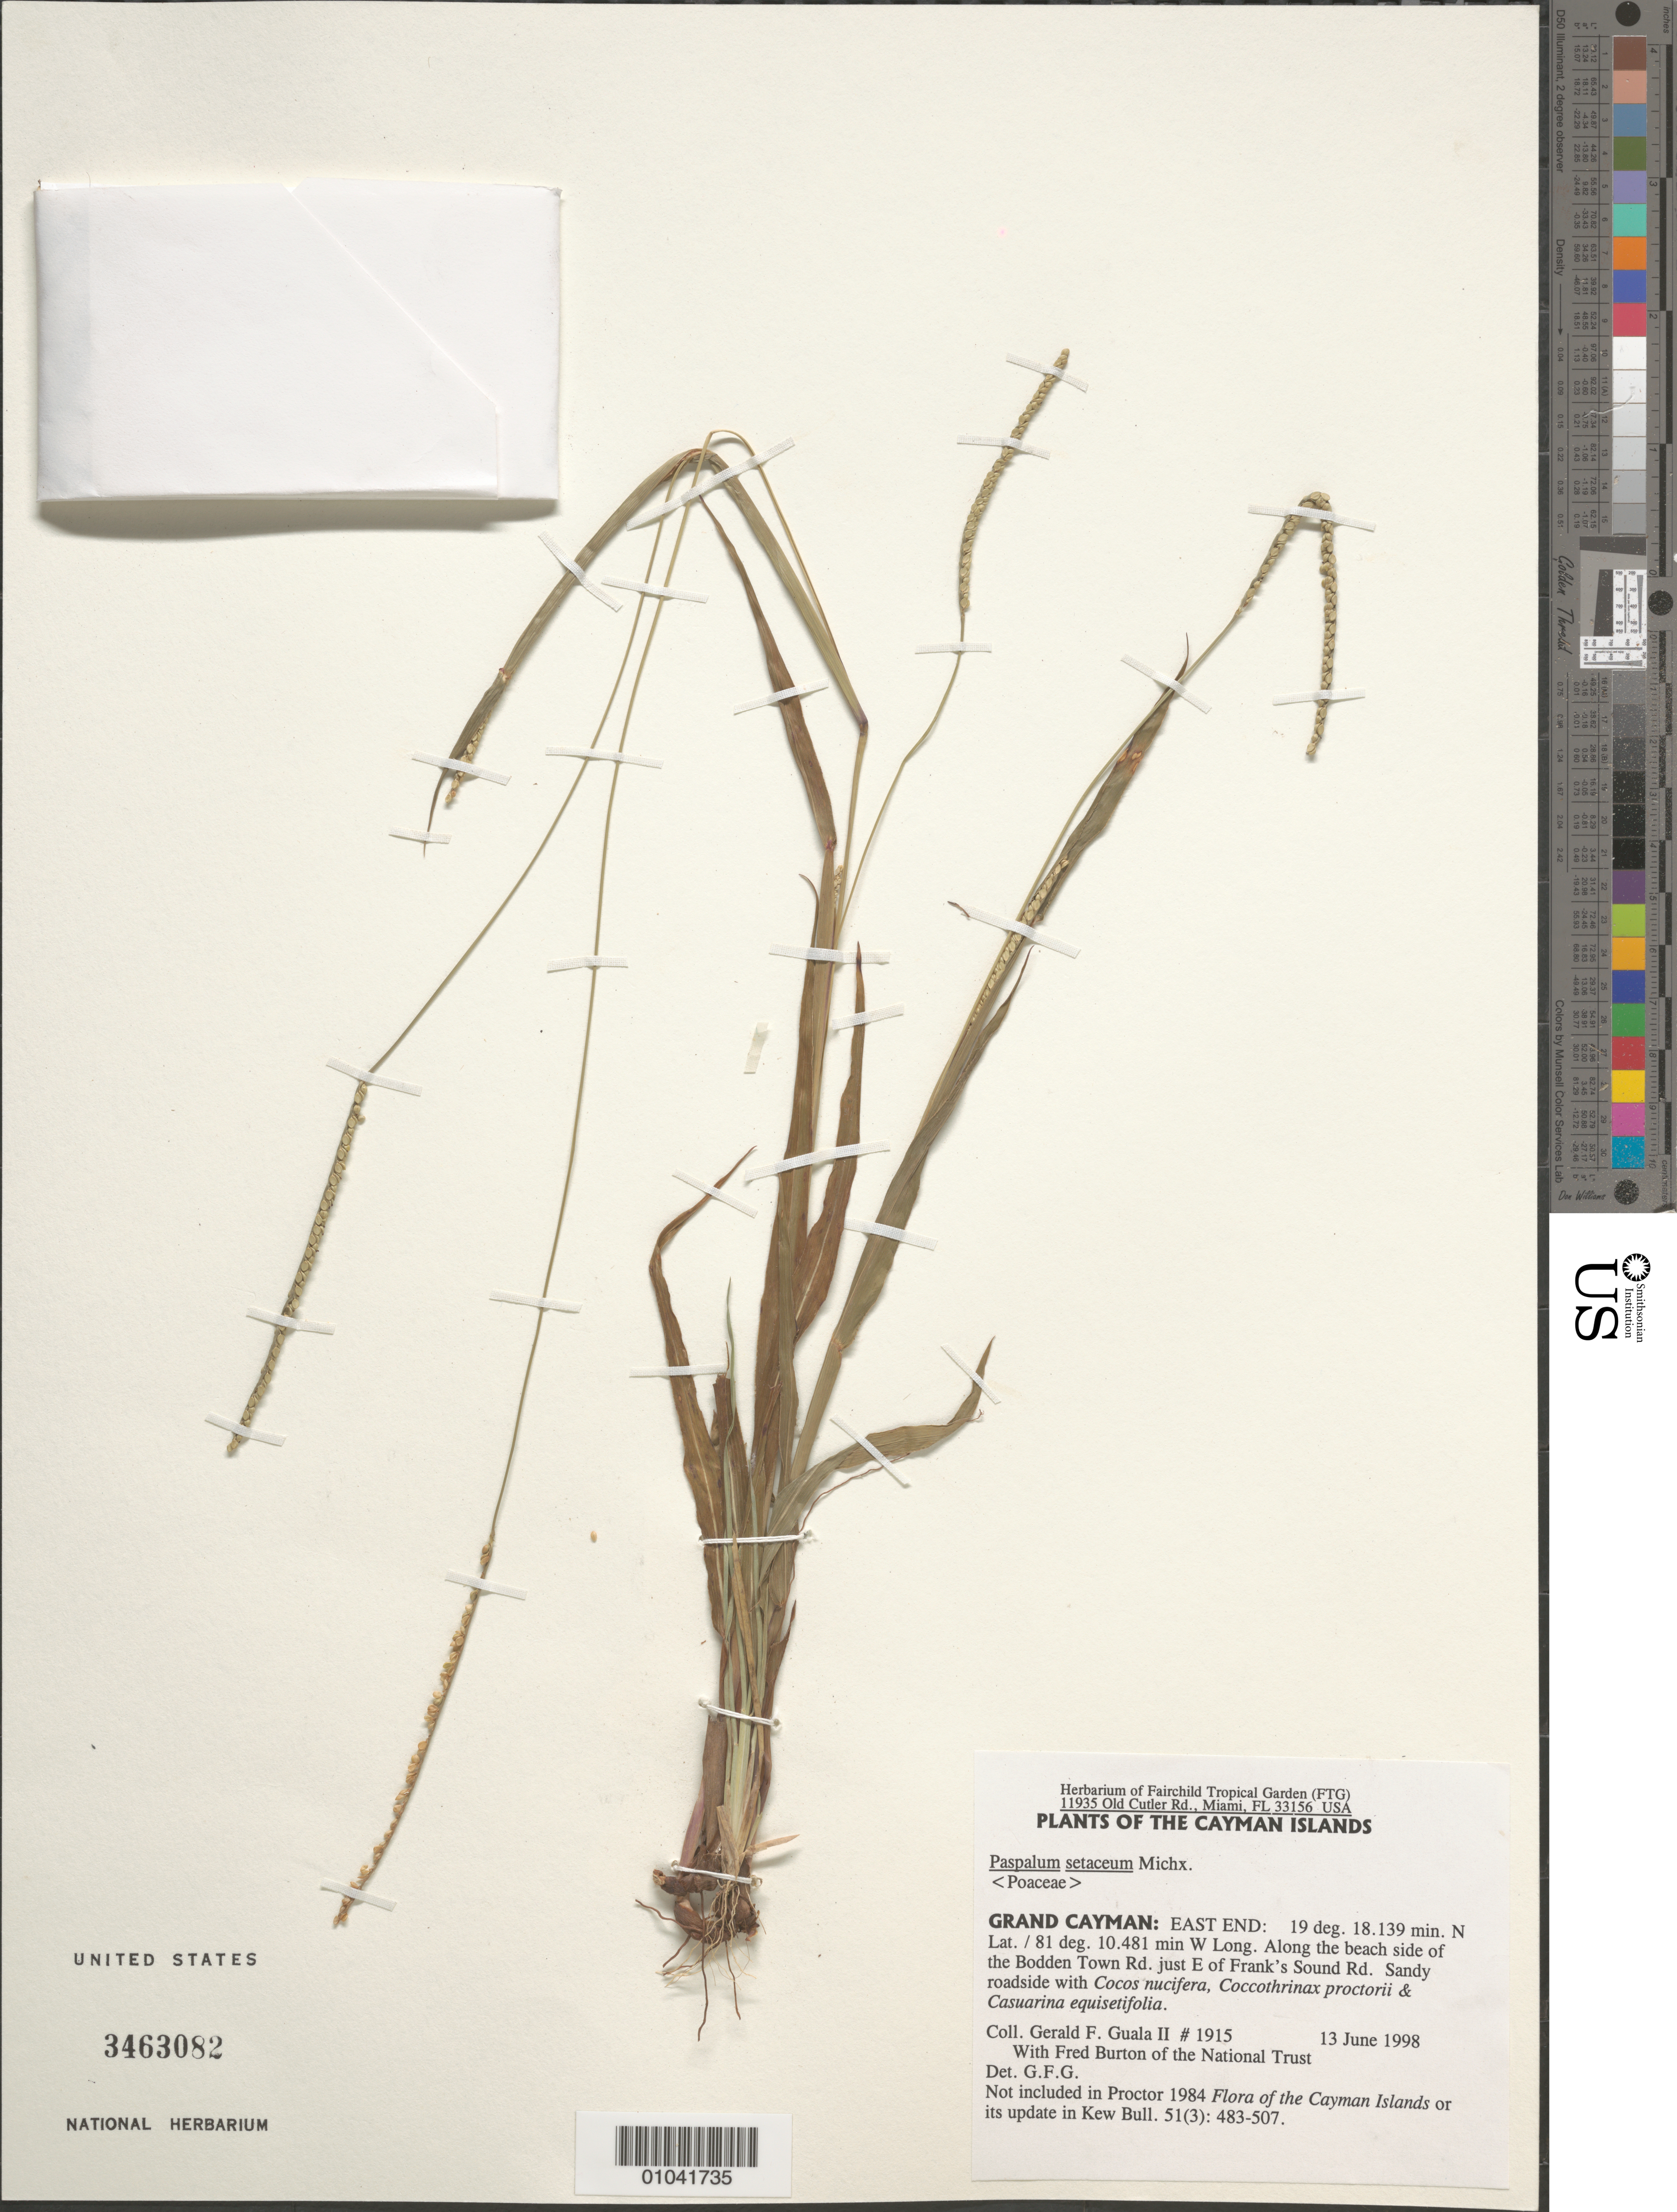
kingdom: Plantae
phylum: Tracheophyta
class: Liliopsida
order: Poales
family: Poaceae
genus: Paspalum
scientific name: Paspalum setaceum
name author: Michx.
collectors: G. Guala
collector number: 1915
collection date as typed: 13 Jun 1998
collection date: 1998-06-13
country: Cayman Islands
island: Grand Cayman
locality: East End, along the beach side of the Bodden Town Road, just E of Frank's Sound Road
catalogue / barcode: US 3463082